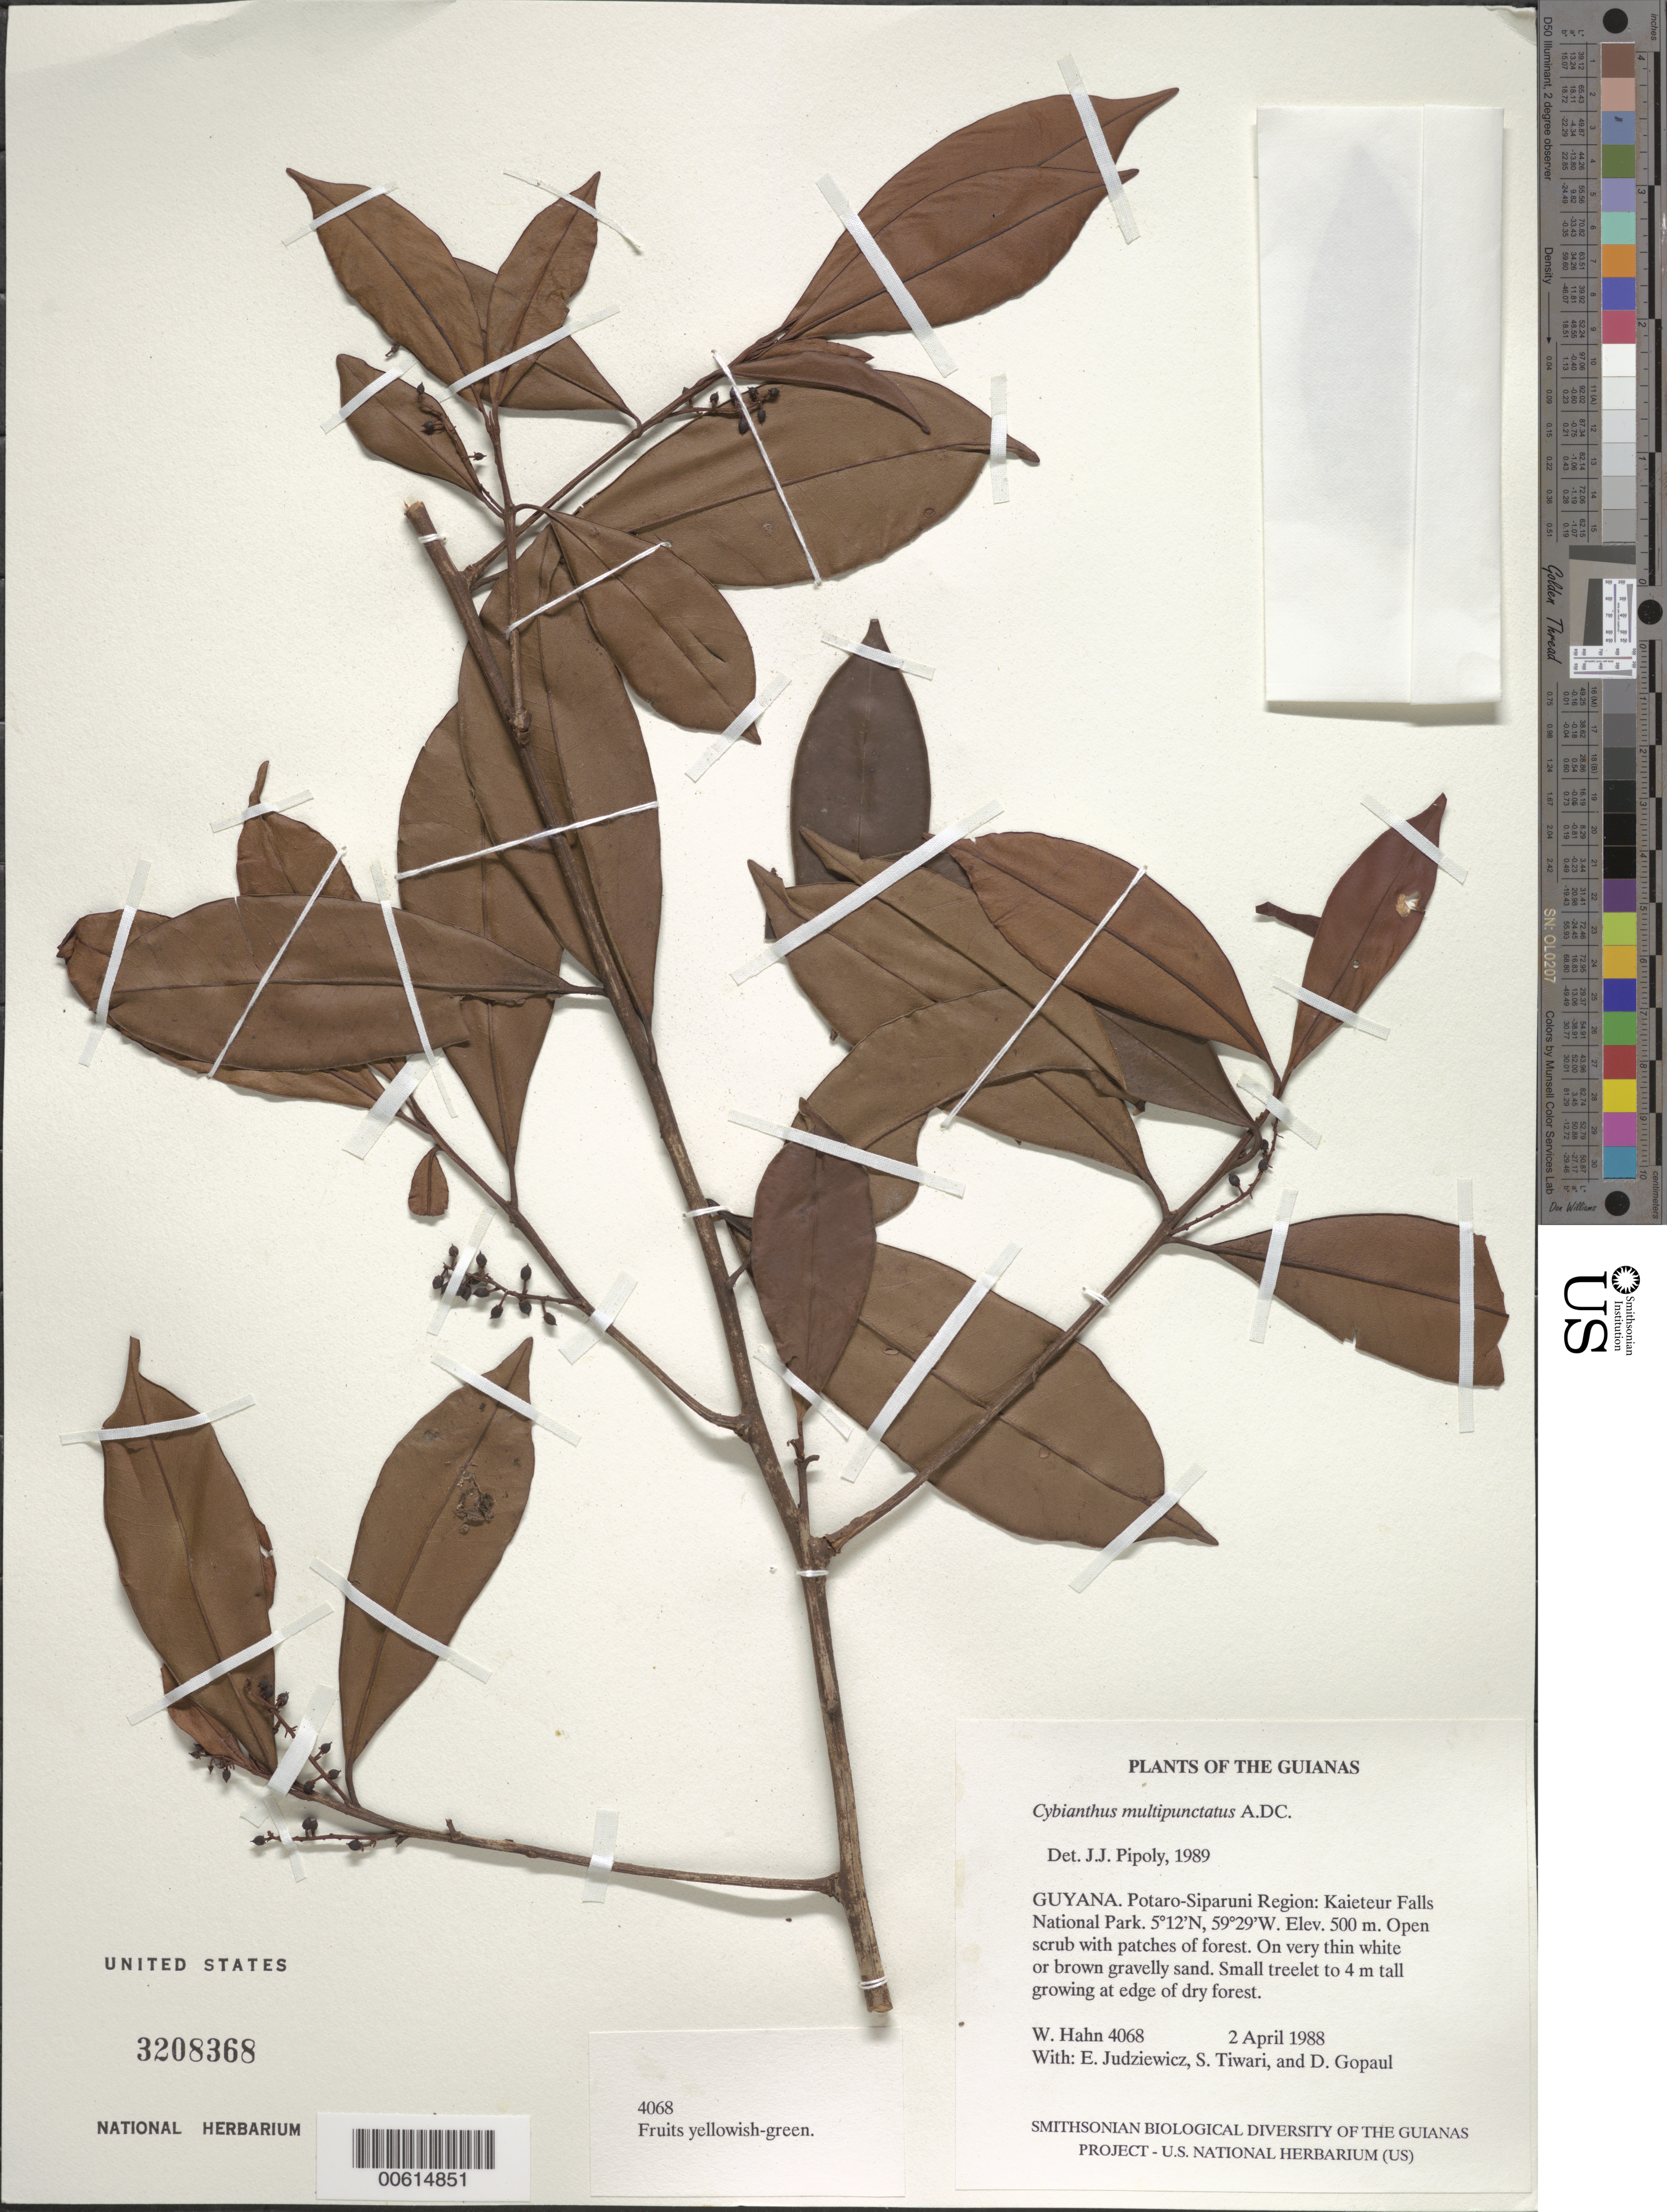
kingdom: Plantae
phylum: Tracheophyta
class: Magnoliopsida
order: Ericales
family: Primulaceae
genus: Cybianthus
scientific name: Cybianthus multipunctatus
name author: A. DC.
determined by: Pipoly, J. J., III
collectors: W. Hahn, E. J. Judziewicz, S. Tiwari & D. Gopaul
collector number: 4068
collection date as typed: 2 April 1988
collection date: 1988-04-02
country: Guyana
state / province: Potaro-Siparuni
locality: Kaieteur Falls National Park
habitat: Open scrub with patches of forest. On very thin white or brown gravelly sand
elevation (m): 500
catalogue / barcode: US 3208368